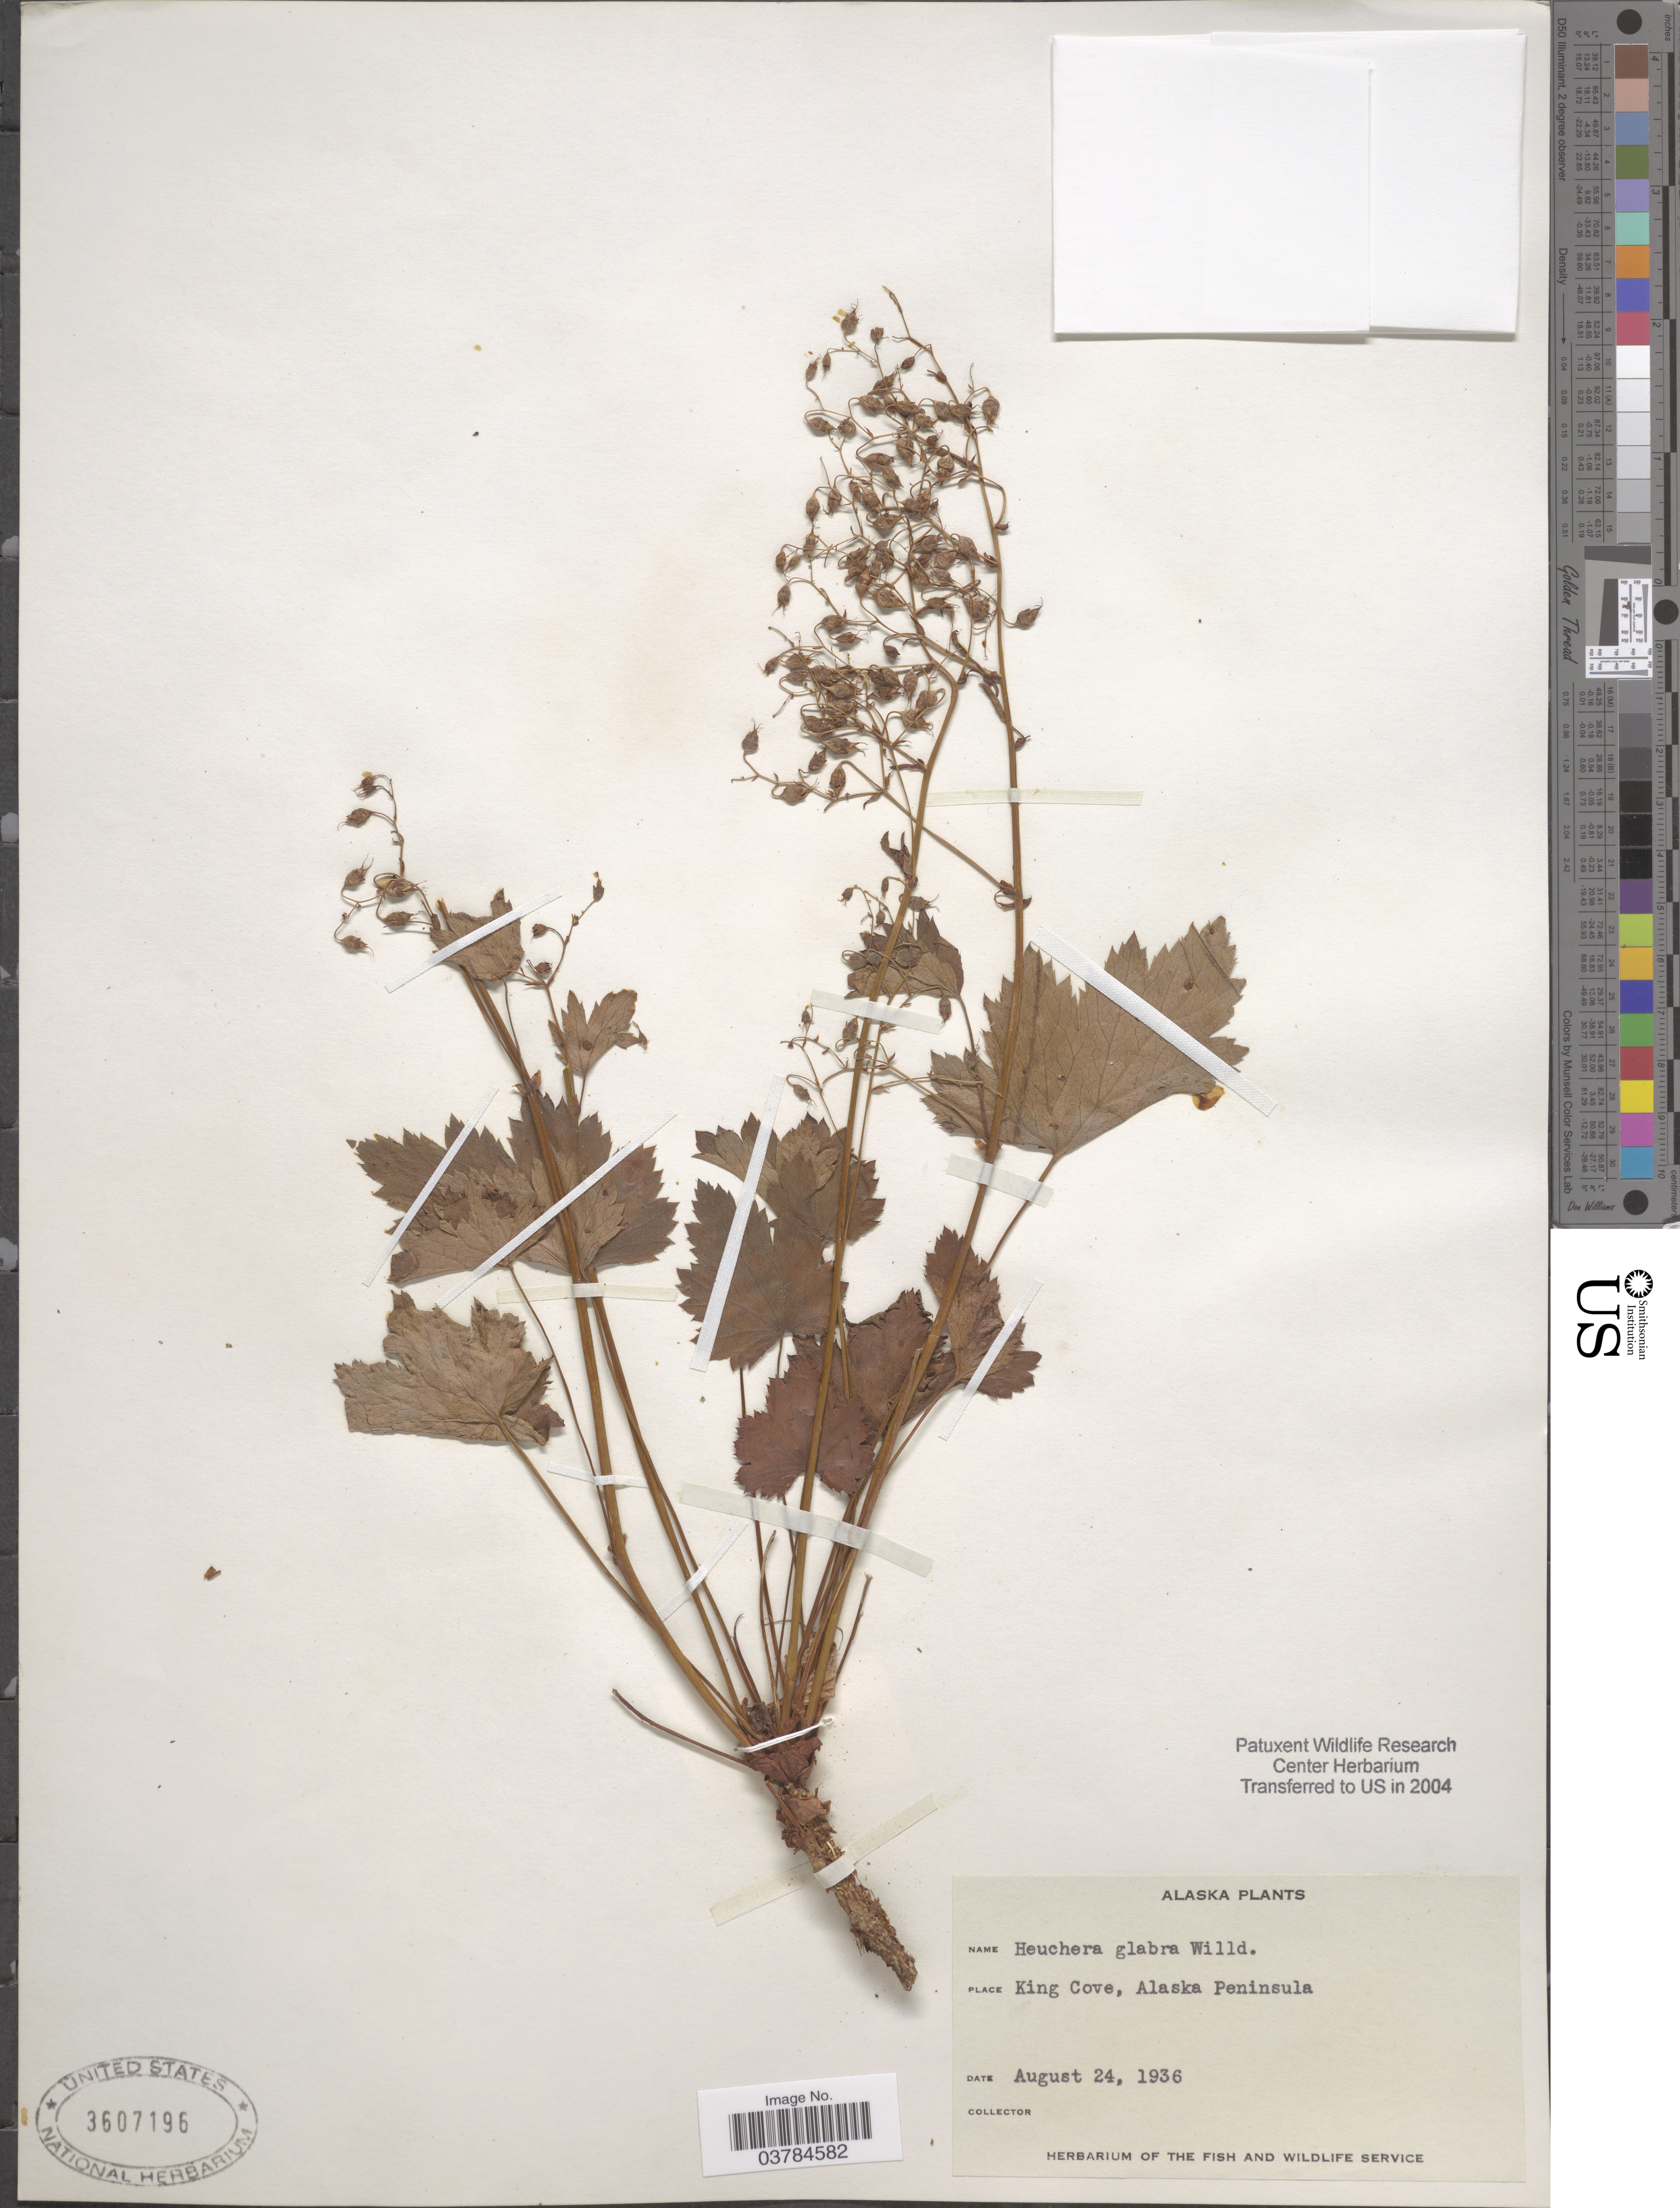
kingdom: Plantae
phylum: Tracheophyta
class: Magnoliopsida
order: Saxifragales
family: Saxifragaceae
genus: Heuchera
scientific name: Heuchera glabra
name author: Willd. ex Roem. & Schult.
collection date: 1936-08-24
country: United States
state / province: Alaska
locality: King Cove, Alaska Peninsula.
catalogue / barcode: US 3607196